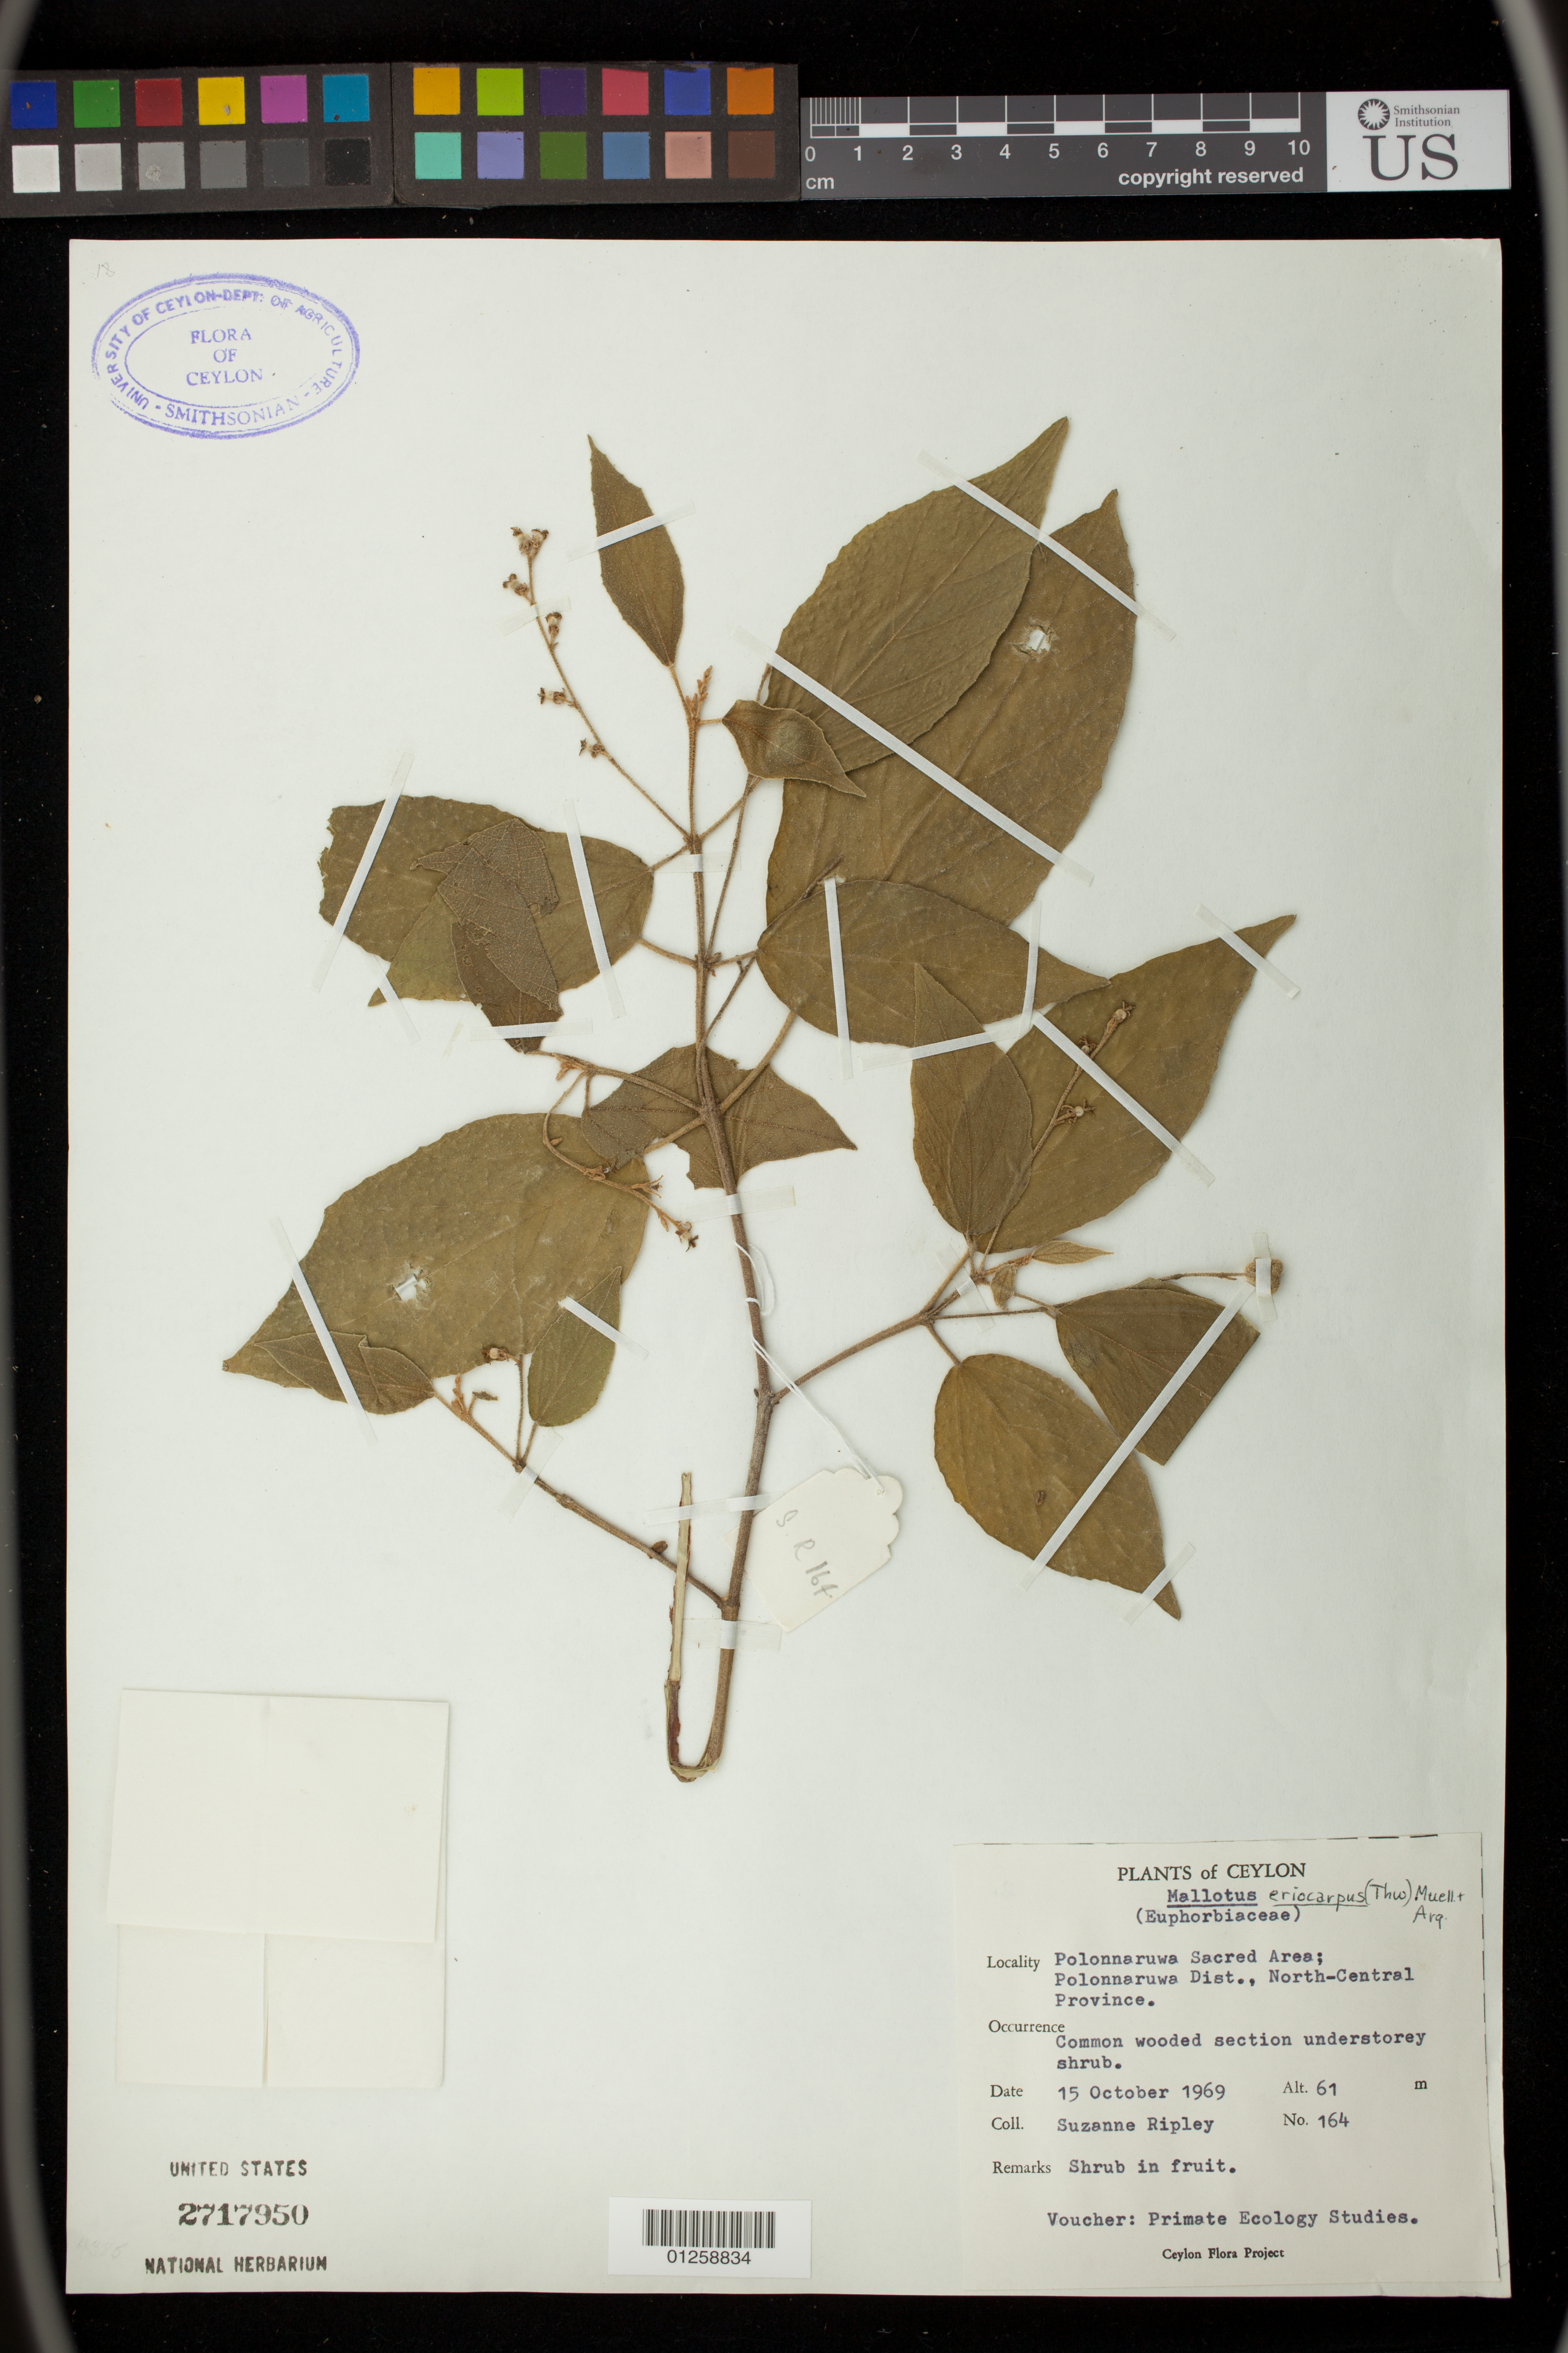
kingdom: Plantae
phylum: Tracheophyta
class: Magnoliopsida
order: Malpighiales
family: Euphorbiaceae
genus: Mallotus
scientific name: Mallotus eriocarpus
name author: (Thwaites) Müll. Arg.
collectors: S. Ripley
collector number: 164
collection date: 1969-10-15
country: Sri Lanka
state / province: North Central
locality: Polonnaruwa Sacred Area; Polonneruwa Dist.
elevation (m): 61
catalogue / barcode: US 2717950